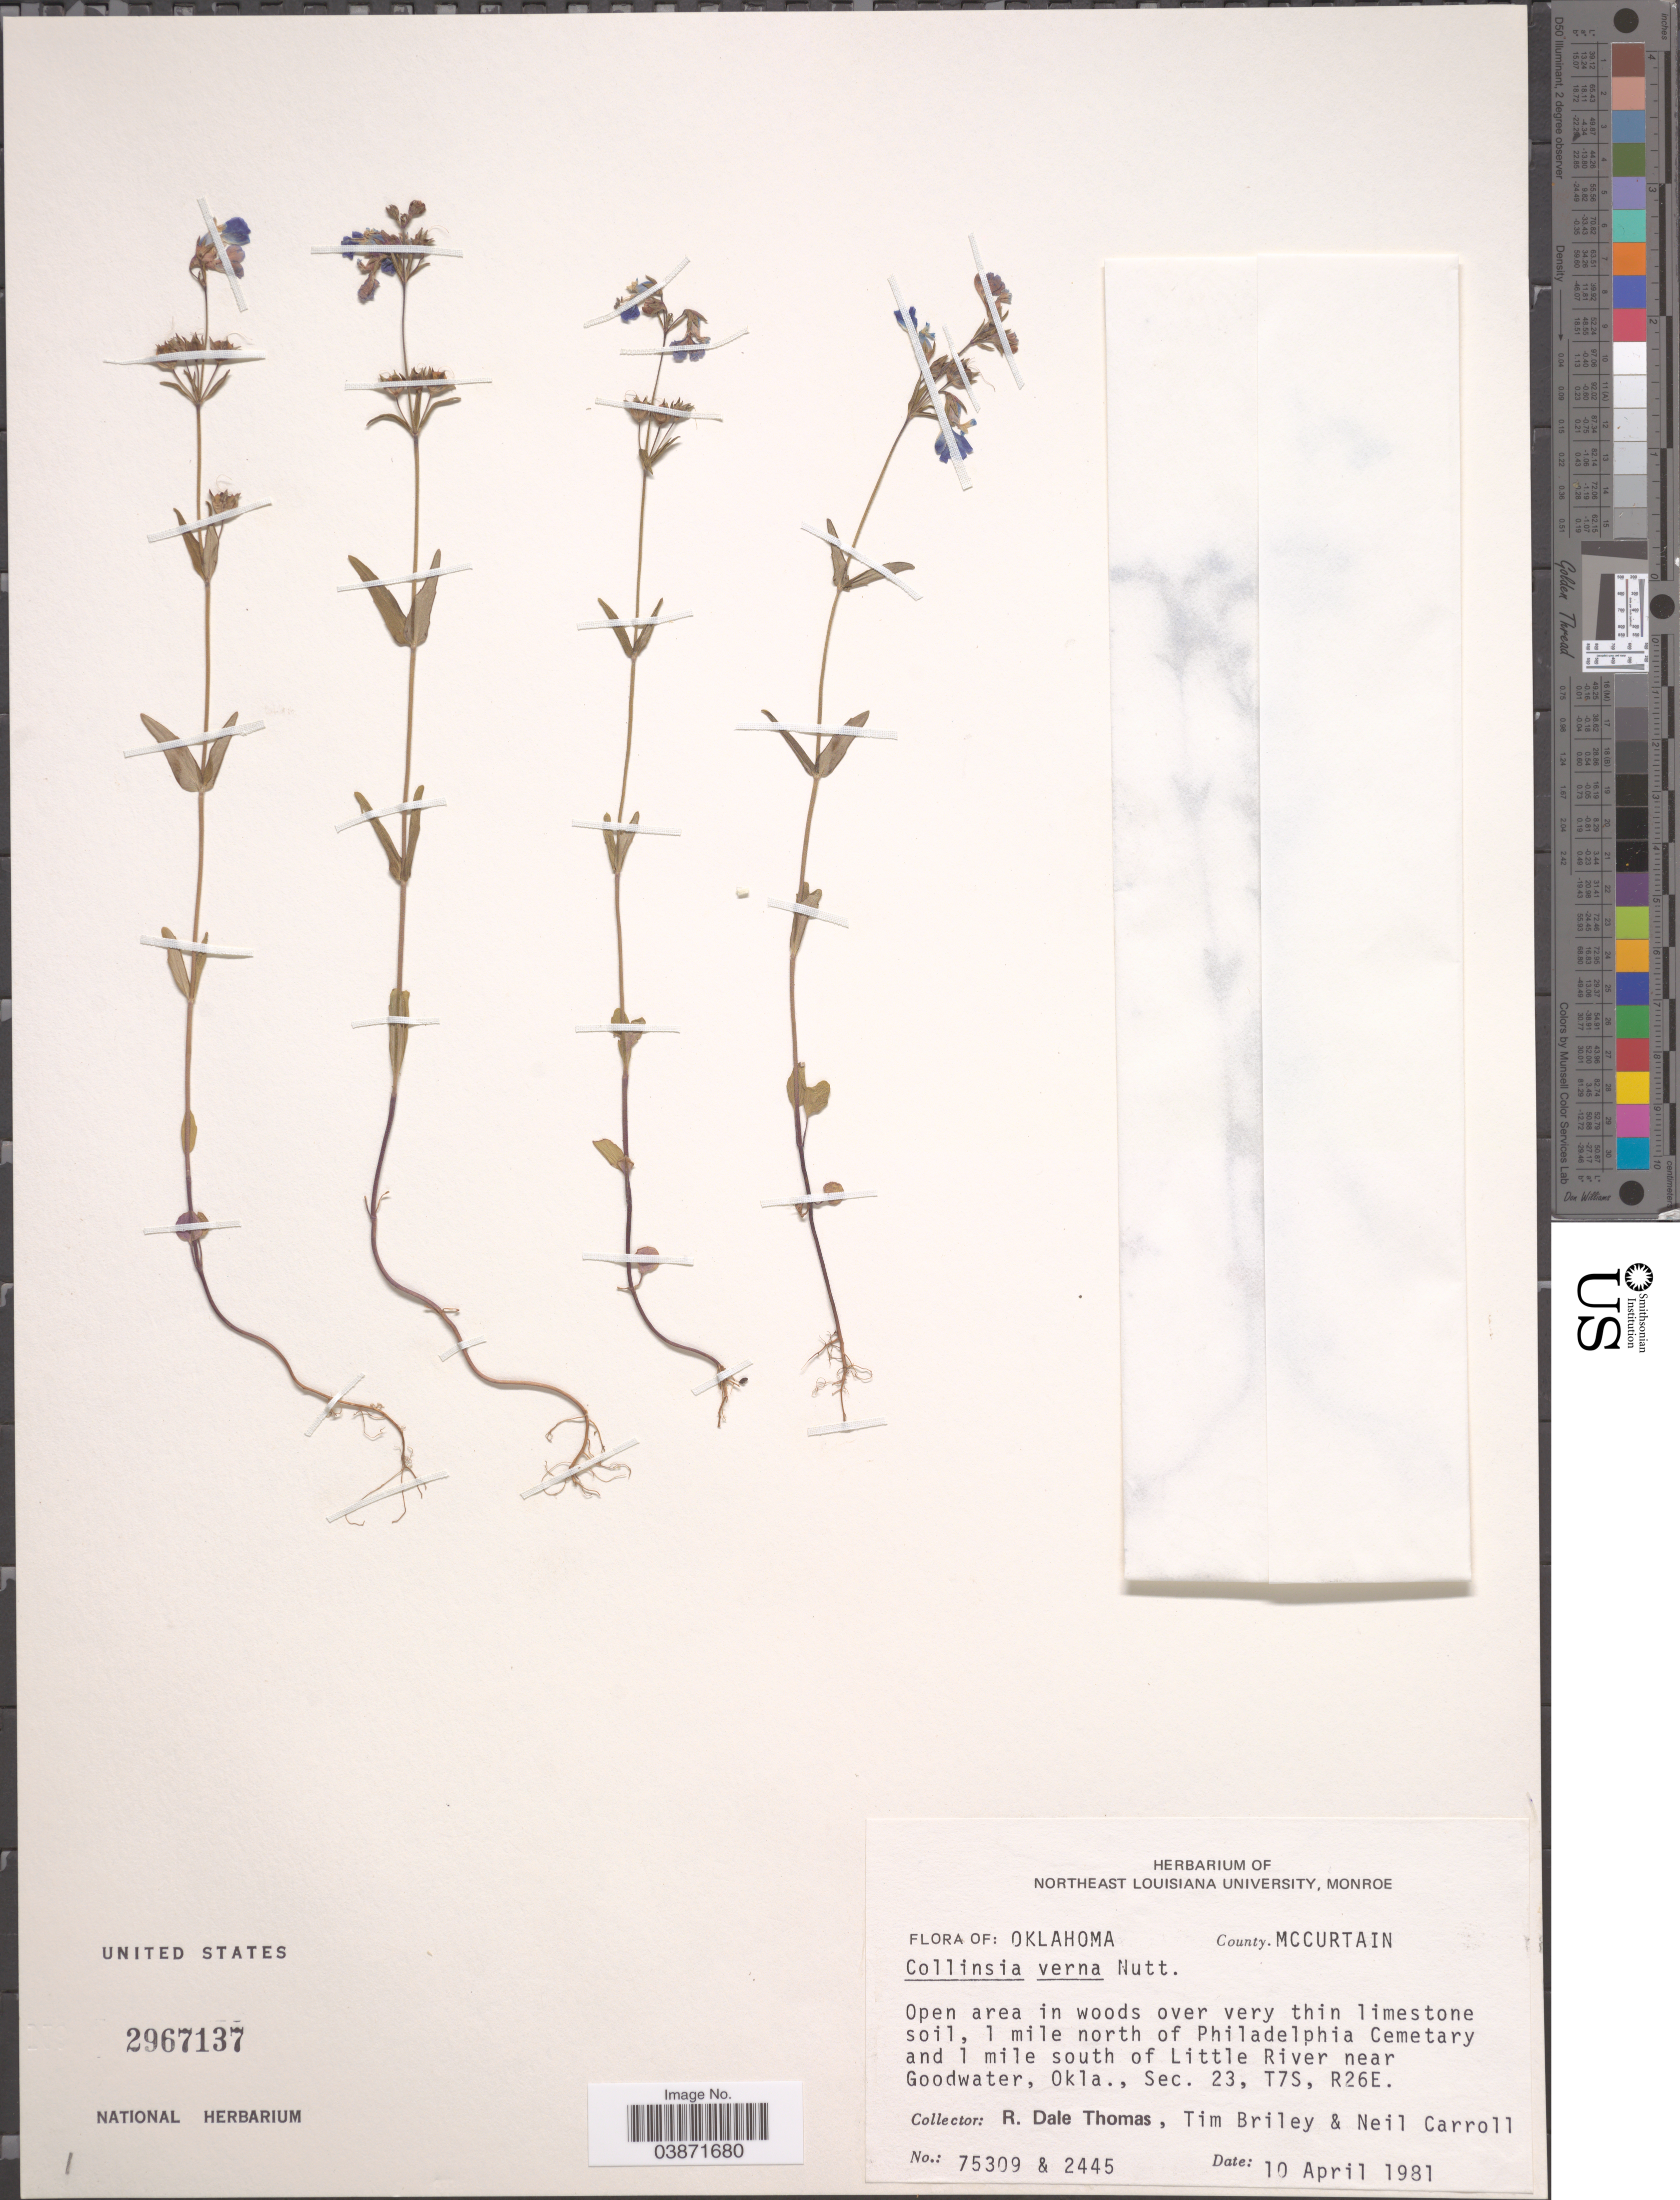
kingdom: Plantae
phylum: Tracheophyta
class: Magnoliopsida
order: Lamiales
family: Plantaginaceae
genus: Collinsia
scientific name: Collinsia verna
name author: Nutt.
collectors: R. Thomas, T. Briley & N. Carroll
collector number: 75309/2445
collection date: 1981-04-10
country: United States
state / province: Oklahoma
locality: County. Mccurtain. Open area in woods over very thin limestone soil, 1 miles north of Philadelphia Cemetary and 1 mile south of Little River near Goodwater, Sec. 23, T7S, R26E.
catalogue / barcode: US 2967137